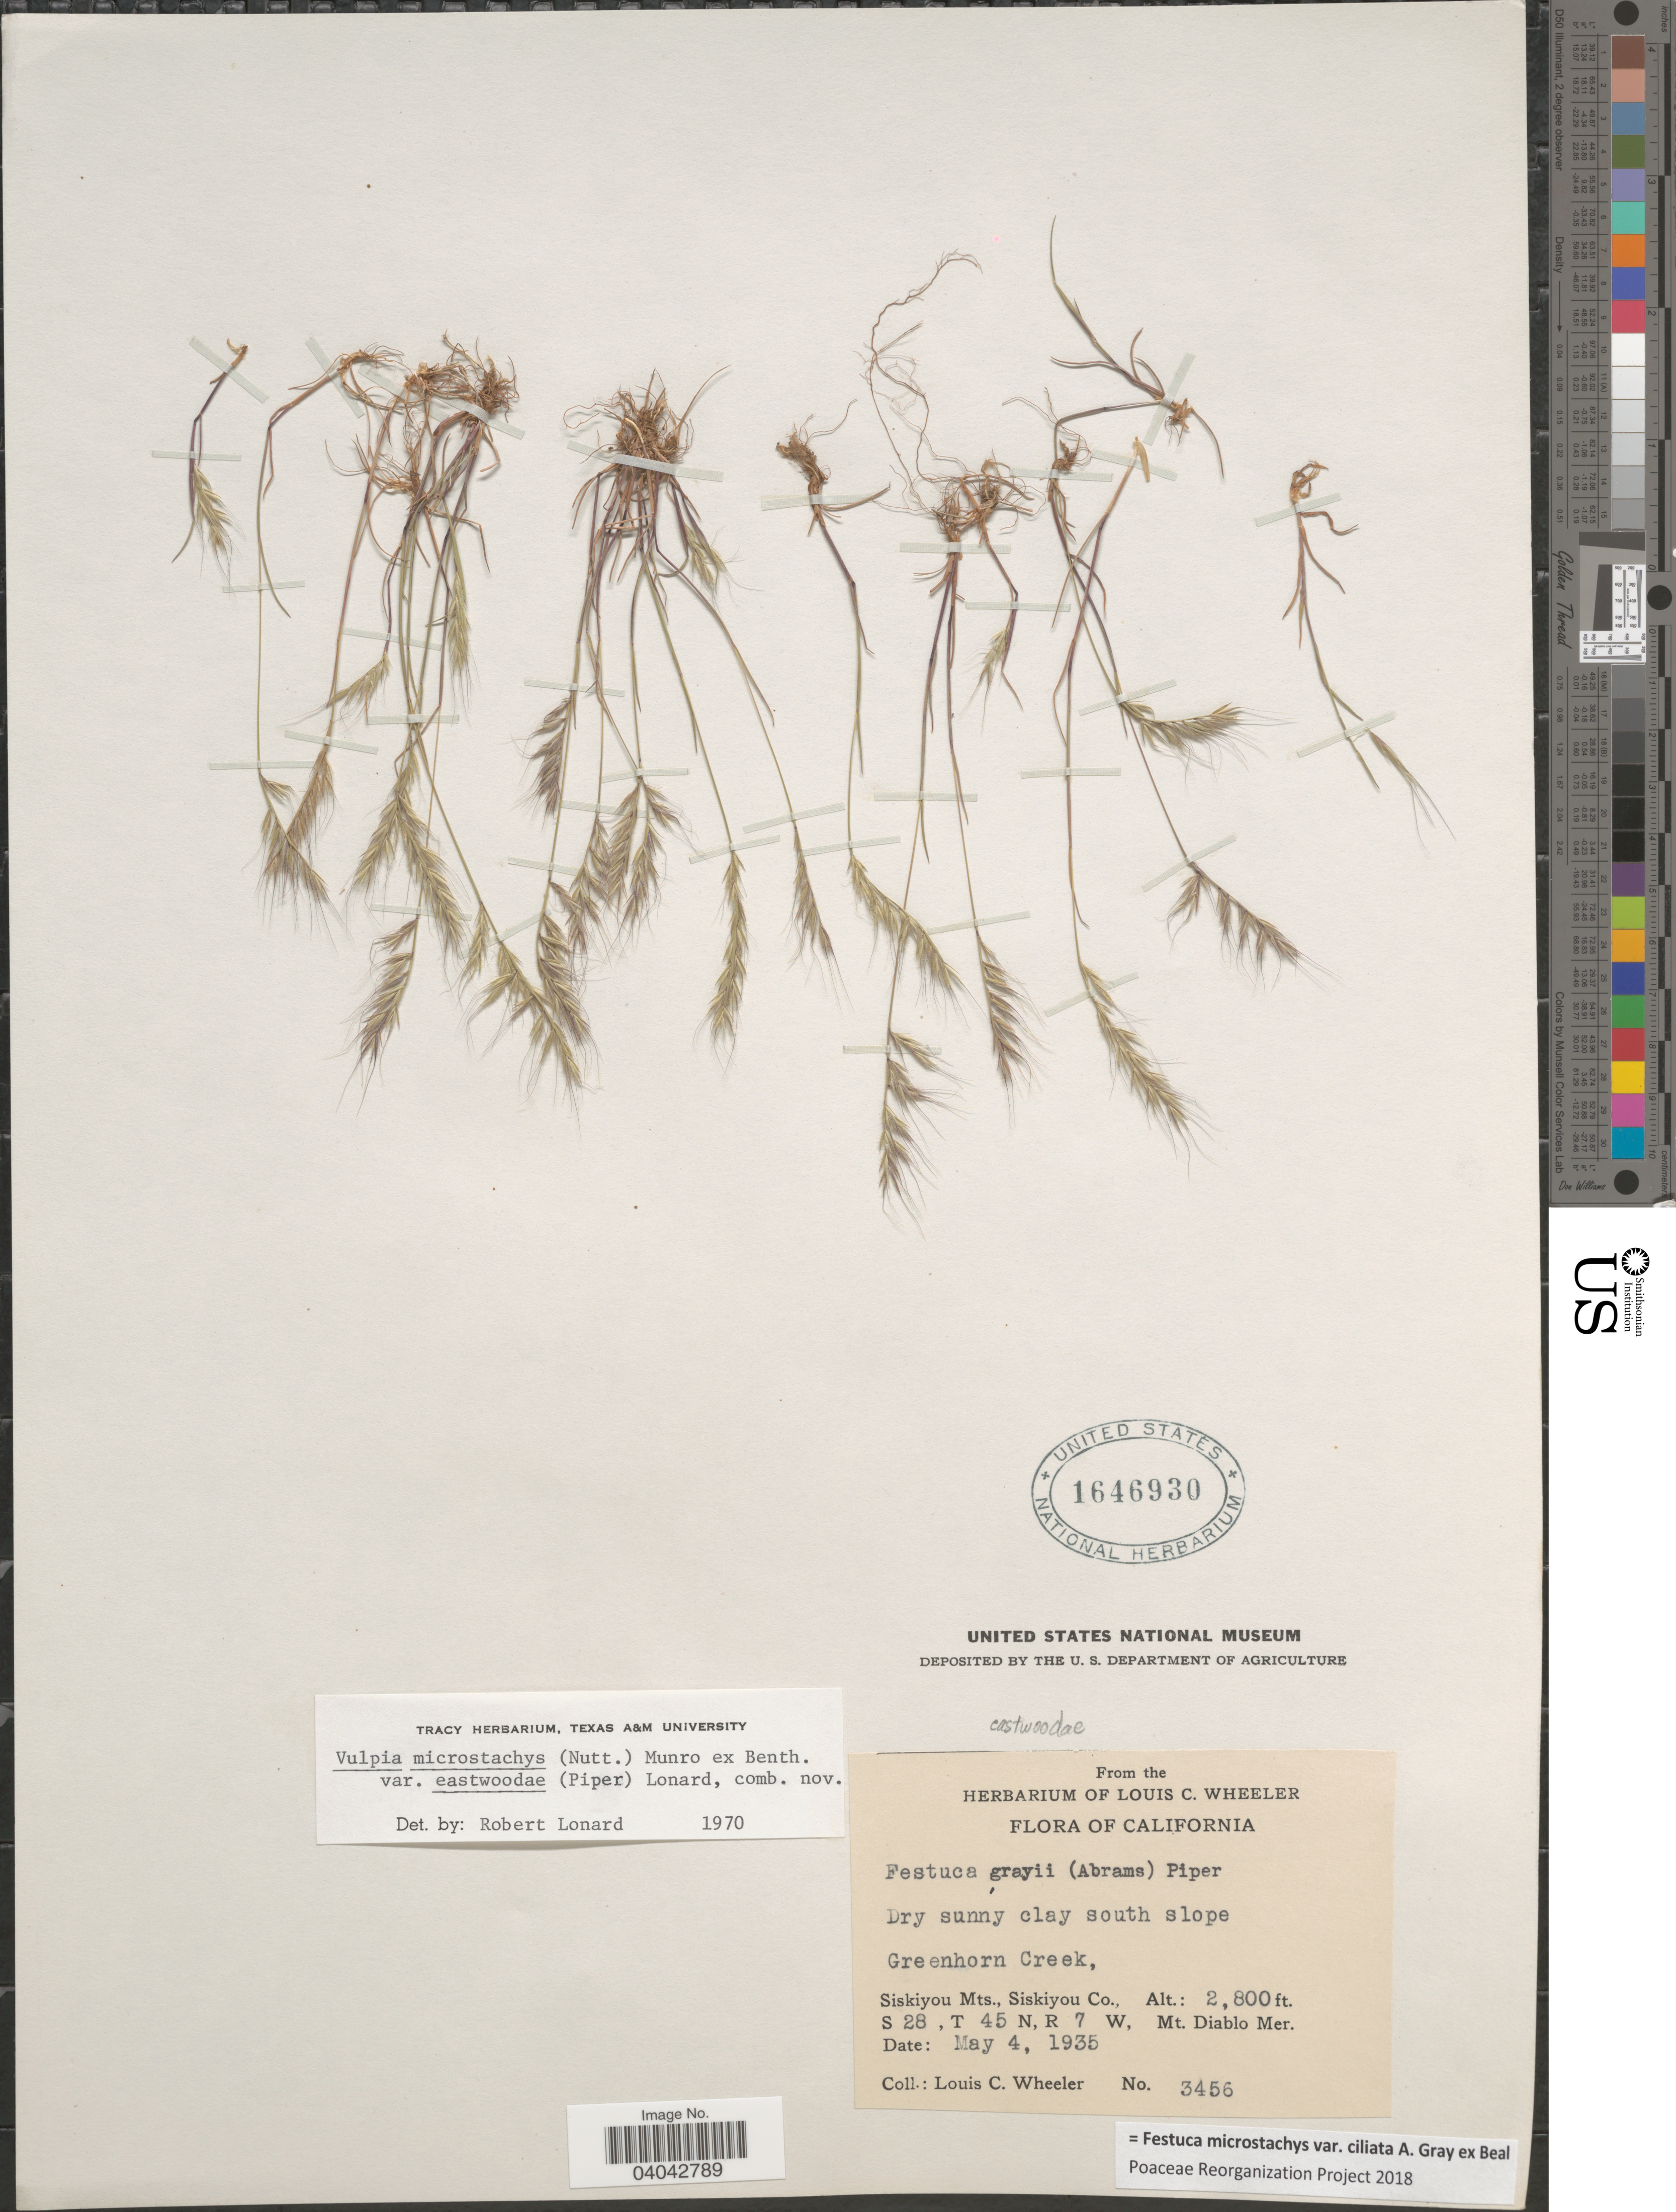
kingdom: Plantae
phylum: Tracheophyta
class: Liliopsida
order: Poales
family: Poaceae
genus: Festuca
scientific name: Festuca microstachys var. ciliata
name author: A. Gray ex W.J. Beal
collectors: L. C. Wheeler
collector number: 3456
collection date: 1935-05-04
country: United States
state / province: California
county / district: Siskiyou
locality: Dry sunny clay south slope. Greenhorn Creek, Siskiyou Mts., Siskiyou Co. S 28, T45N, R7W. Mt. Diablo Mer.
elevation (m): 853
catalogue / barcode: US 1646930